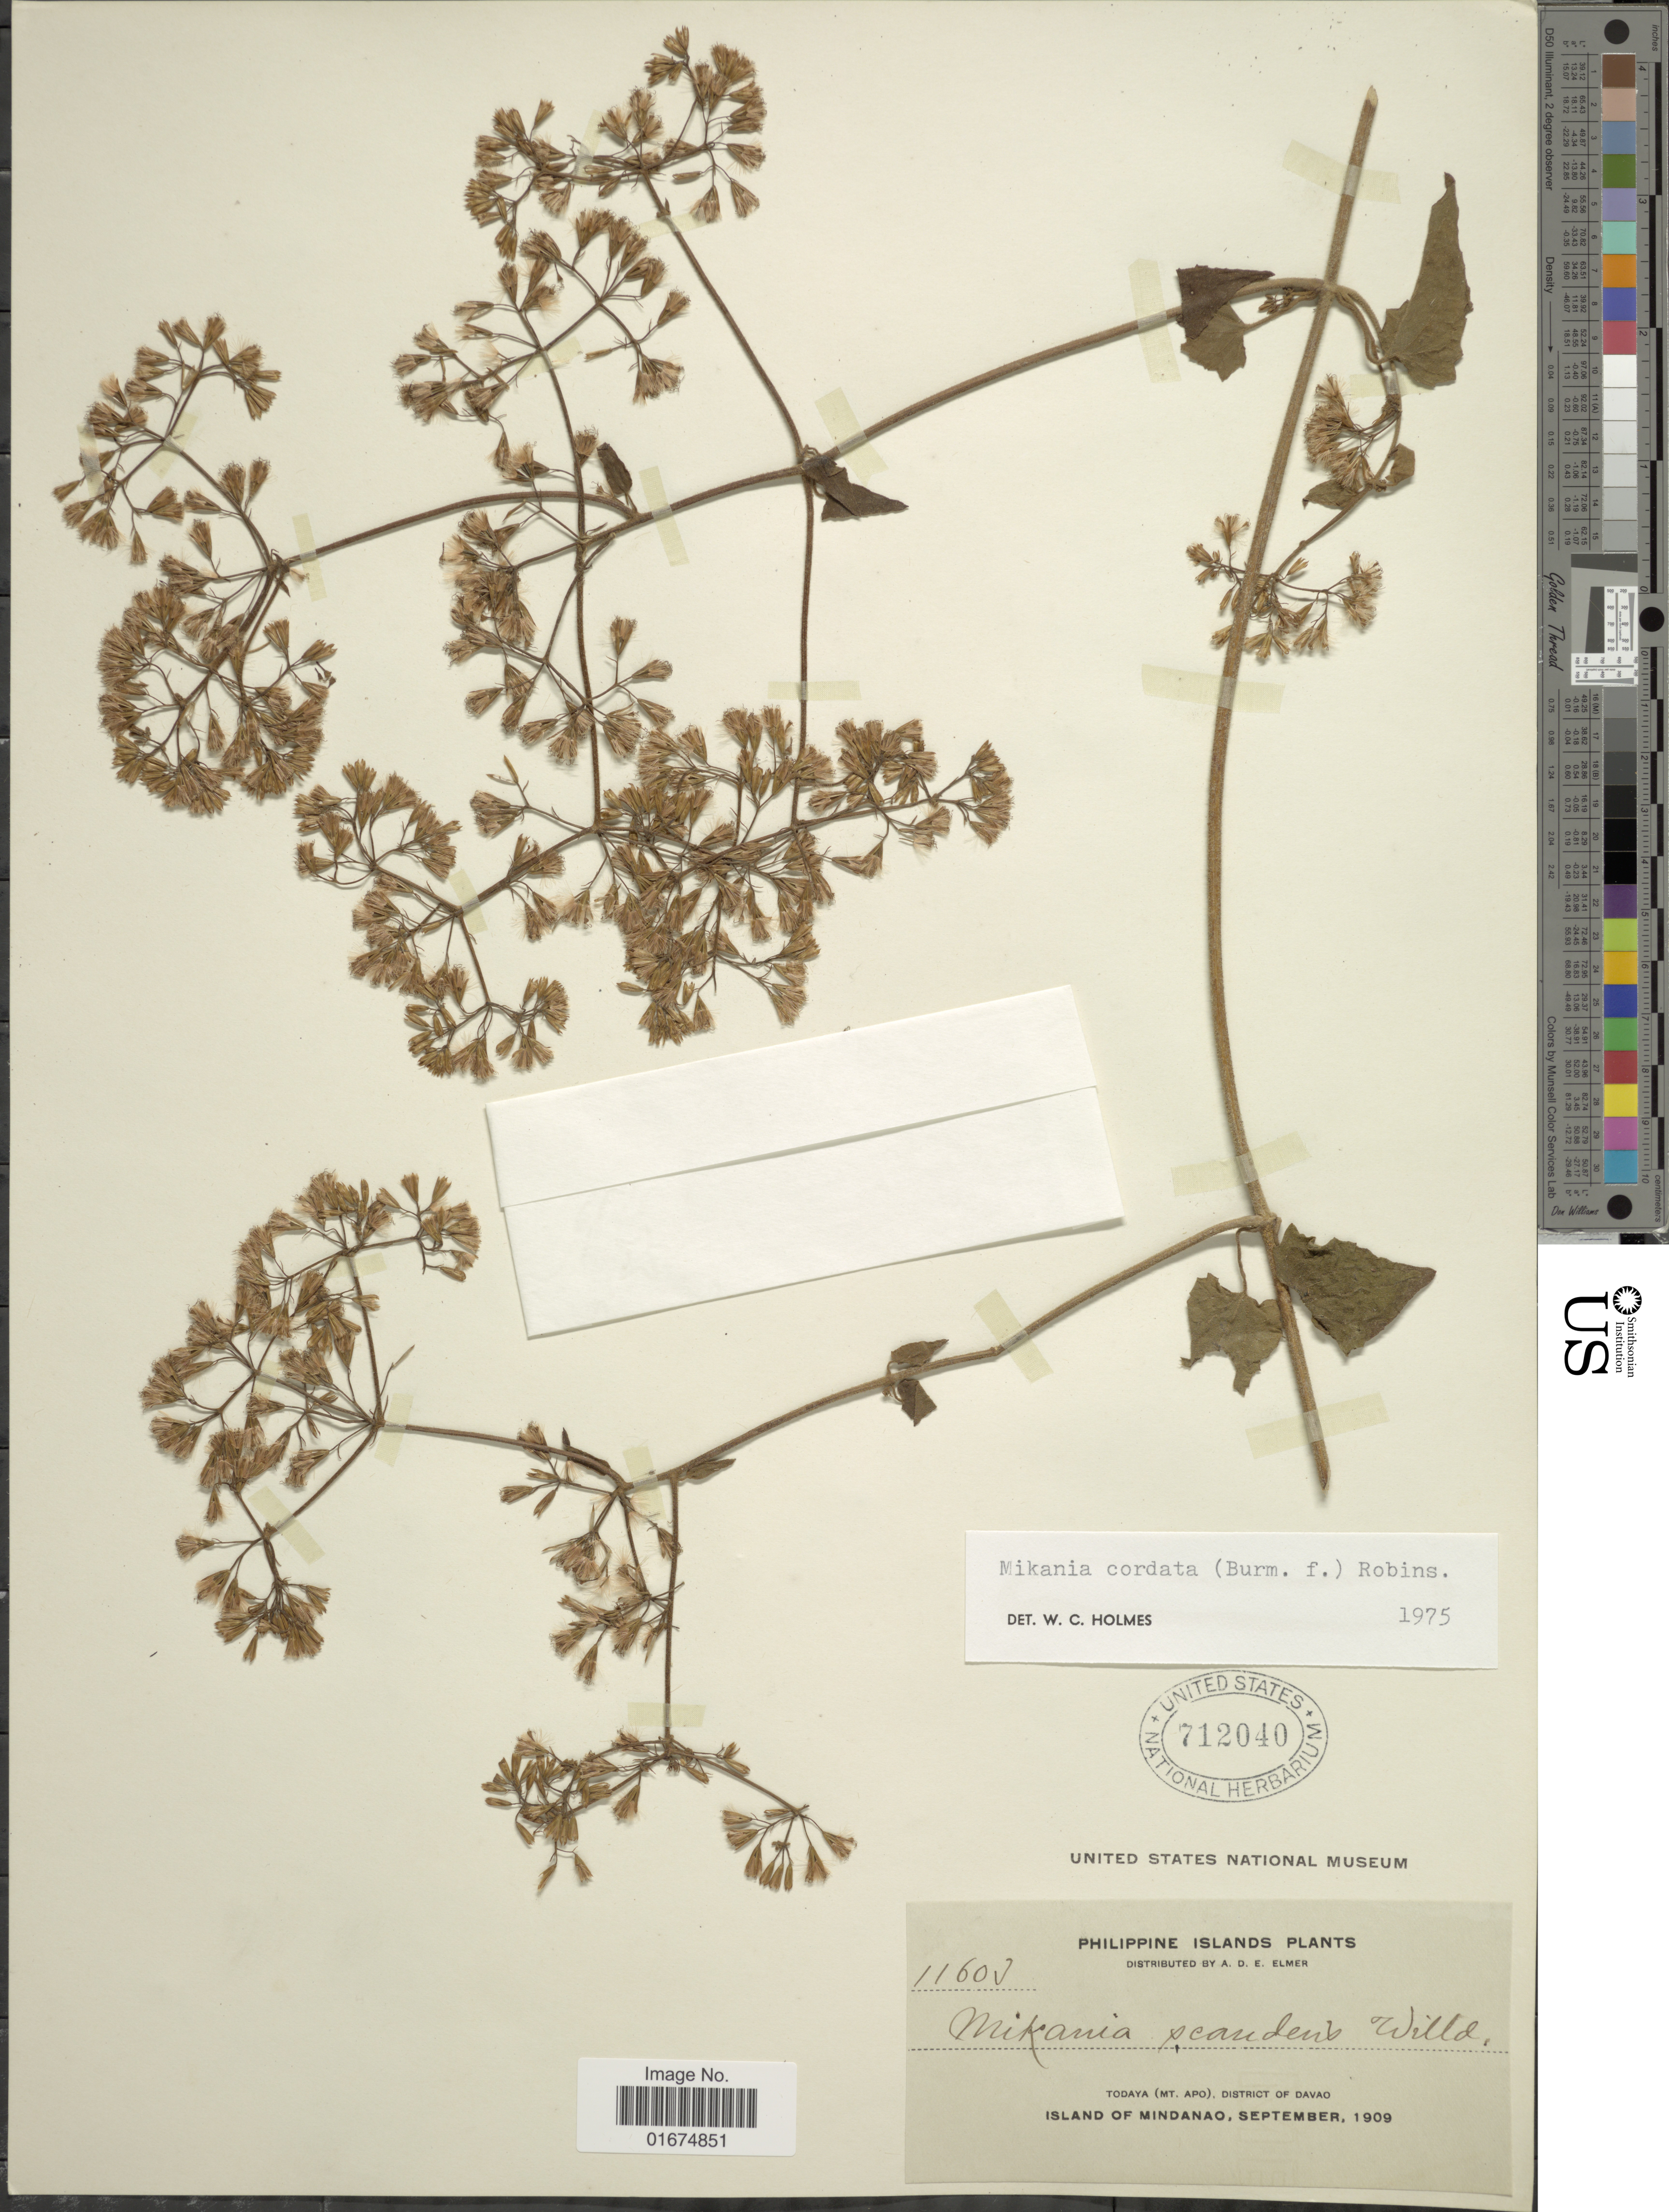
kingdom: Plantae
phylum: Tracheophyta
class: Magnoliopsida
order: Asterales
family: Asteraceae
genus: Mikania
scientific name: Mikania cordata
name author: (Burm. f.) B.L. Rob.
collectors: A. D. E. Elmer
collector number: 11603*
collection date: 1909-09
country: Philippines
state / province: Davao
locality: Todaya (Mt. Apo)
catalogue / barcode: US 712040